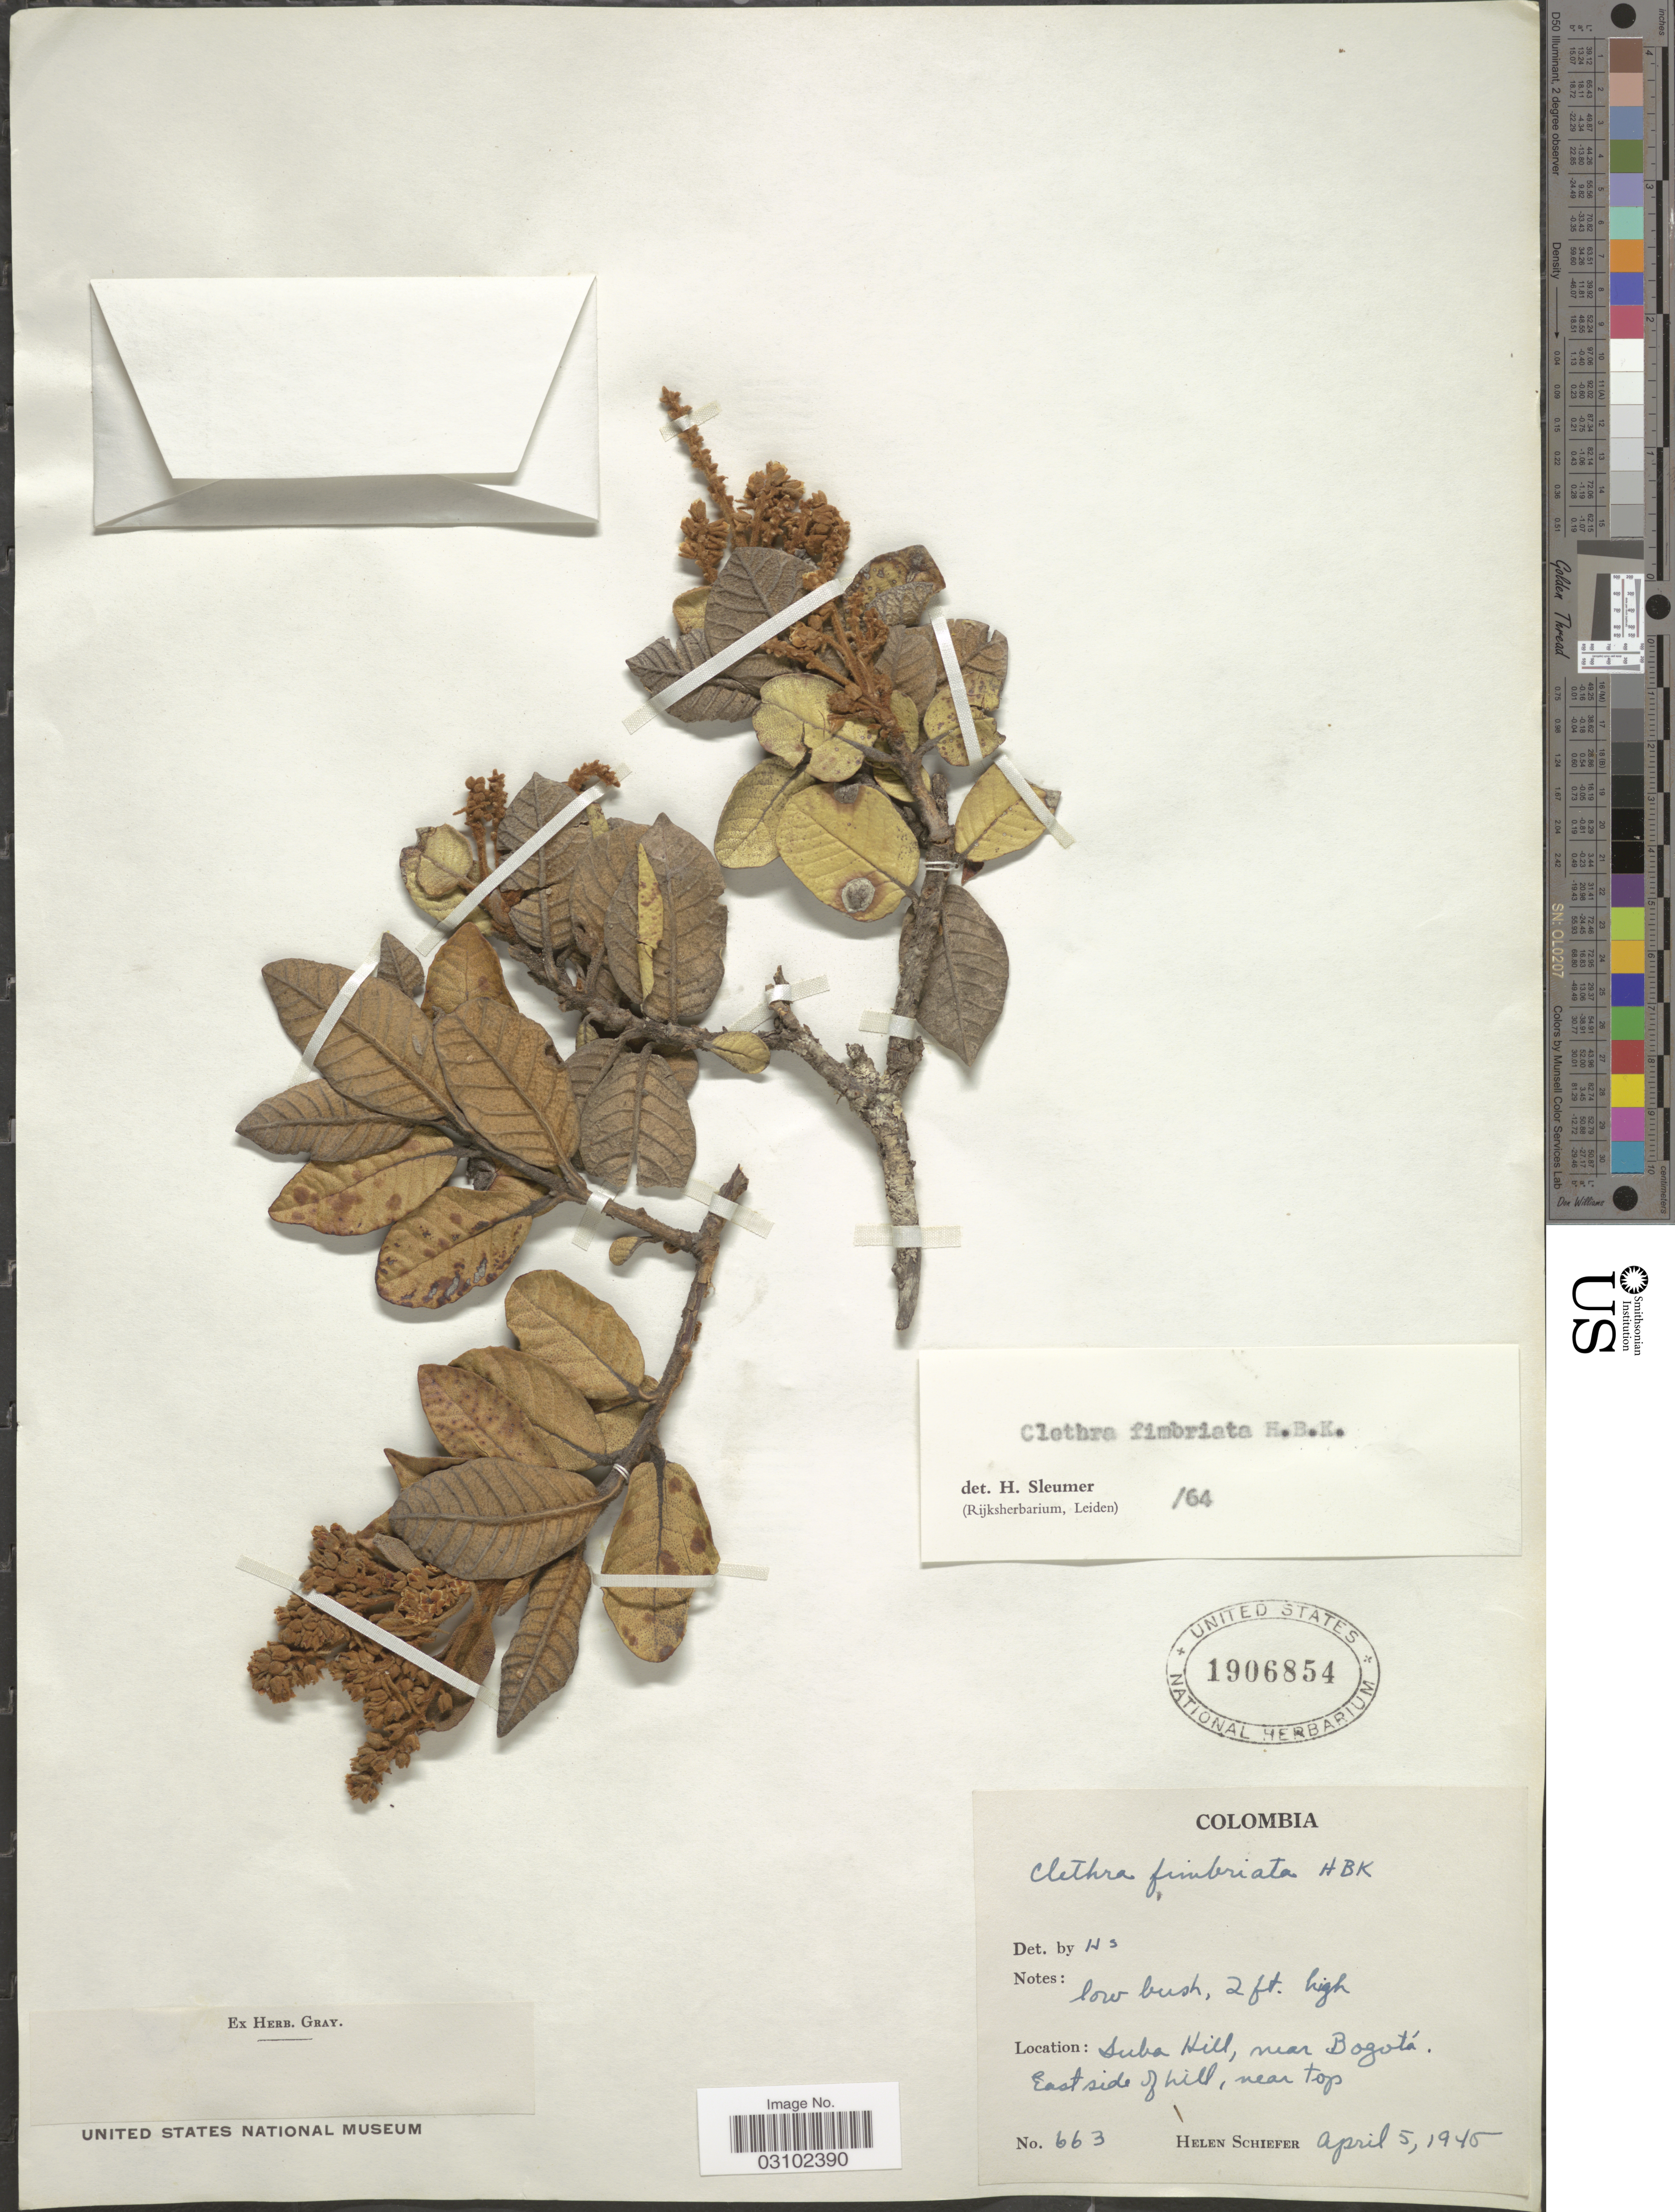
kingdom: Plantae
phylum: Tracheophyta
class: Magnoliopsida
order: Ericales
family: Clethraceae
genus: Clethra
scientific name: Clethra fimbriata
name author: Kunth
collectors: H. Schiefer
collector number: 663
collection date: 1945-04-05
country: Colombia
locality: Suba Hill, near Bogotá. East side of hill, near top.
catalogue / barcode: US 1906854